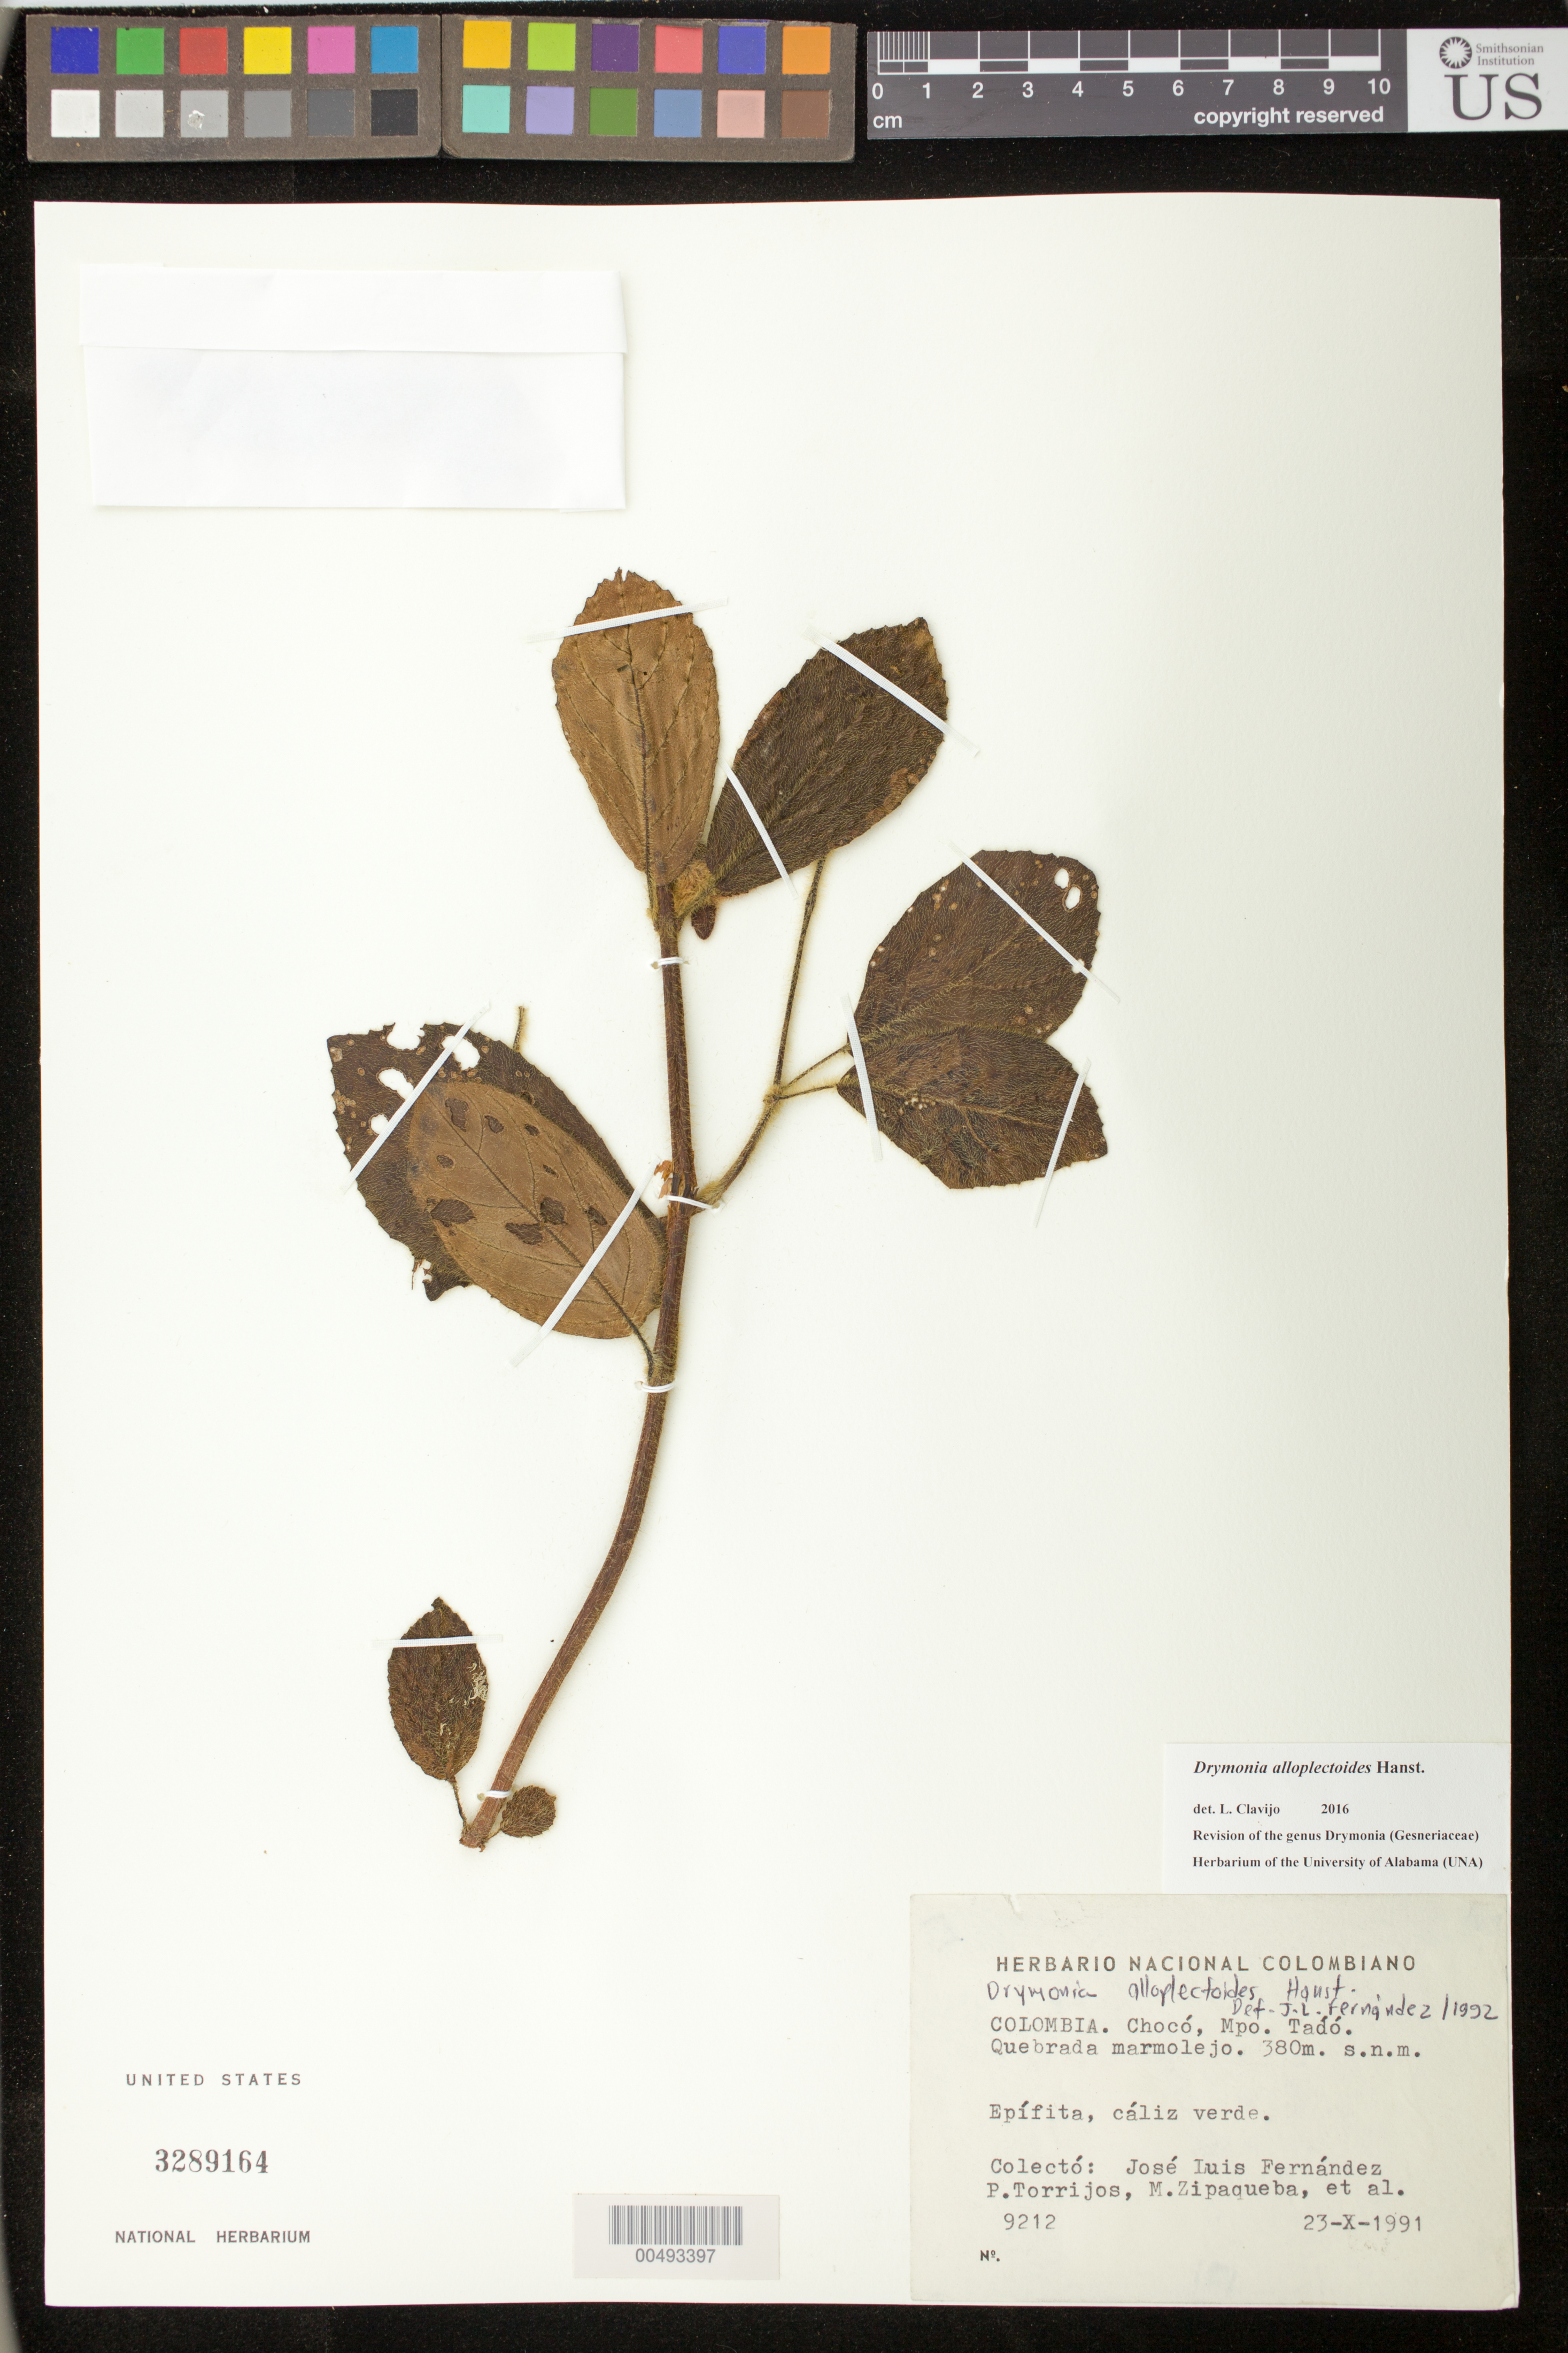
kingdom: Plantae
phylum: Tracheophyta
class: Magnoliopsida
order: Lamiales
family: Gesneriaceae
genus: Drymonia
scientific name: Drymonia alloplectoides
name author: Hanst.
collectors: J. L. Fernández-Alonso, P. Torrijos, M. Zipaqueba & et al.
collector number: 9212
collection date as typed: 23 Oct 1991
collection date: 1991-10-23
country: Colombia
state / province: Chocó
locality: Tado, Quebrada Marmolejo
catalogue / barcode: US 3289164